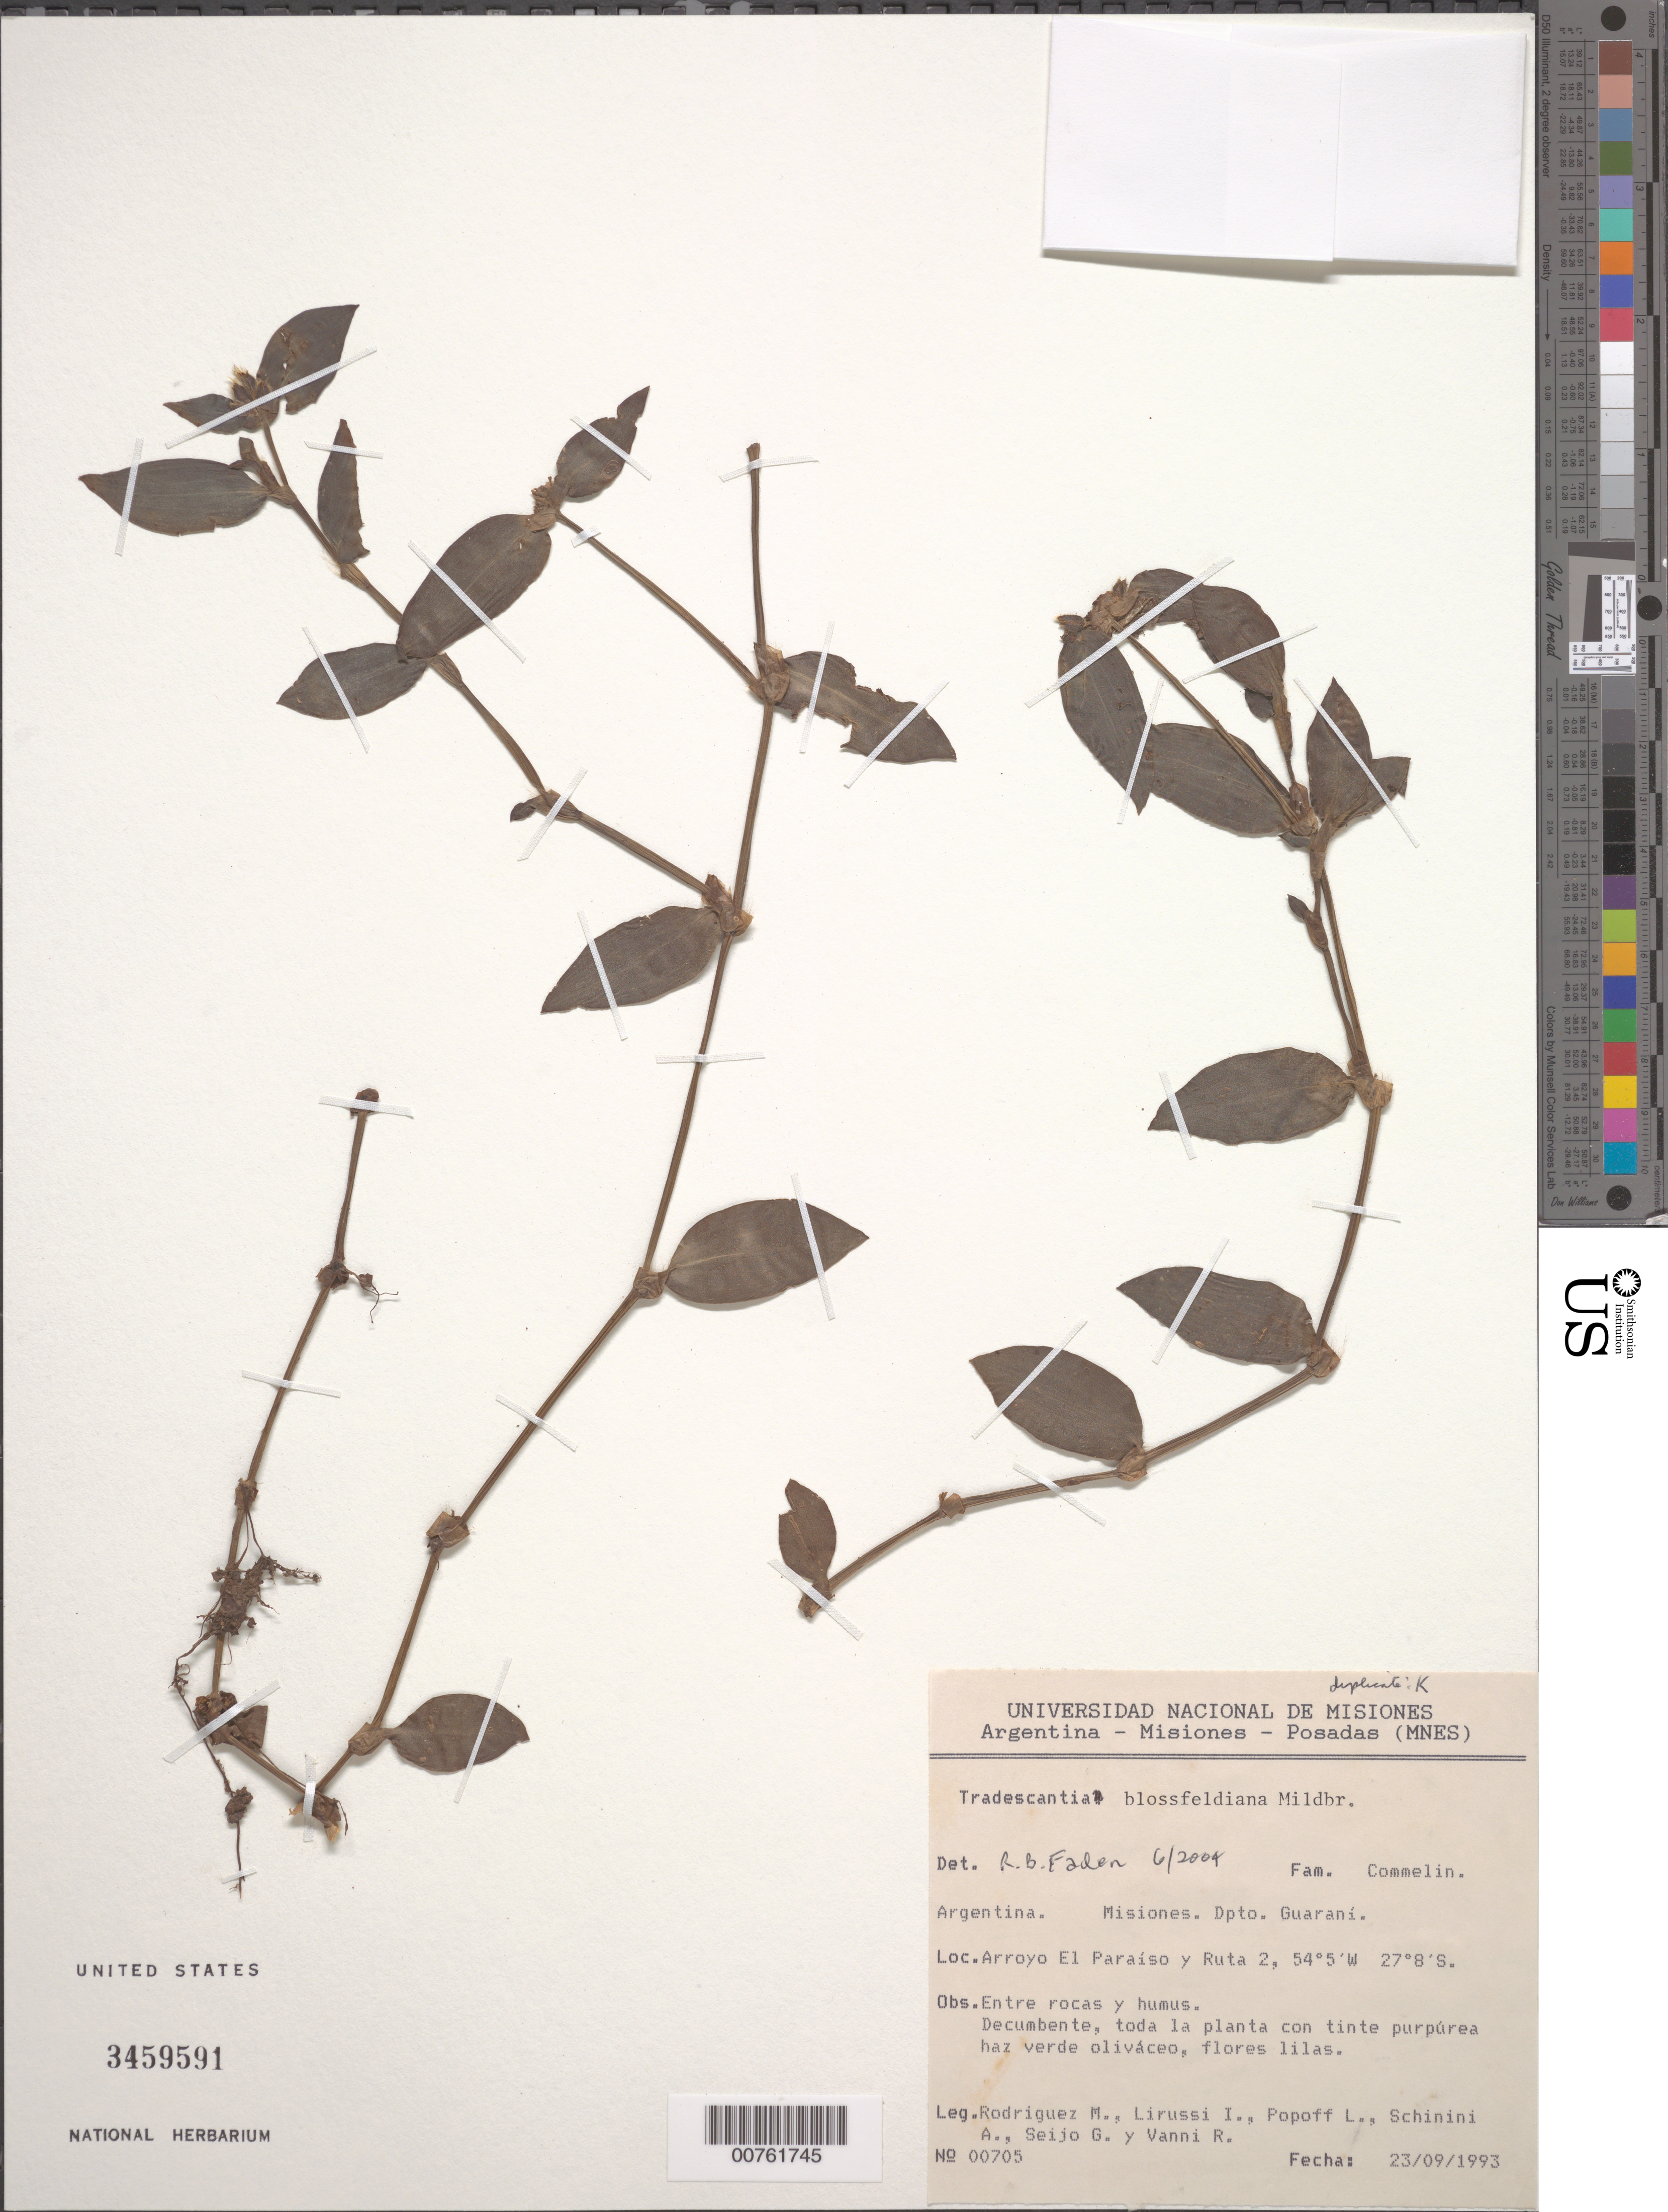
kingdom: Plantae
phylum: Tracheophyta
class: Liliopsida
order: Commelinales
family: Commelinaceae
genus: Tradescantia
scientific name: Tradescantia blossfeldiana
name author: Mildbr.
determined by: Faden, Robert B., (US), Smithsonian Institution - National Museum of Natural History (UNITED STATES)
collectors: M. Rodriquez, I. Lirussi, L. Popoff, A. Schinini, G. Seijo & R. Vanni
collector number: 705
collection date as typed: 23 Sep 1993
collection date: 1993-09-23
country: Argentina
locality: Misiones. Dpto. Guarani. Arroyo El Paraiso y ruta.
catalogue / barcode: US 3459591